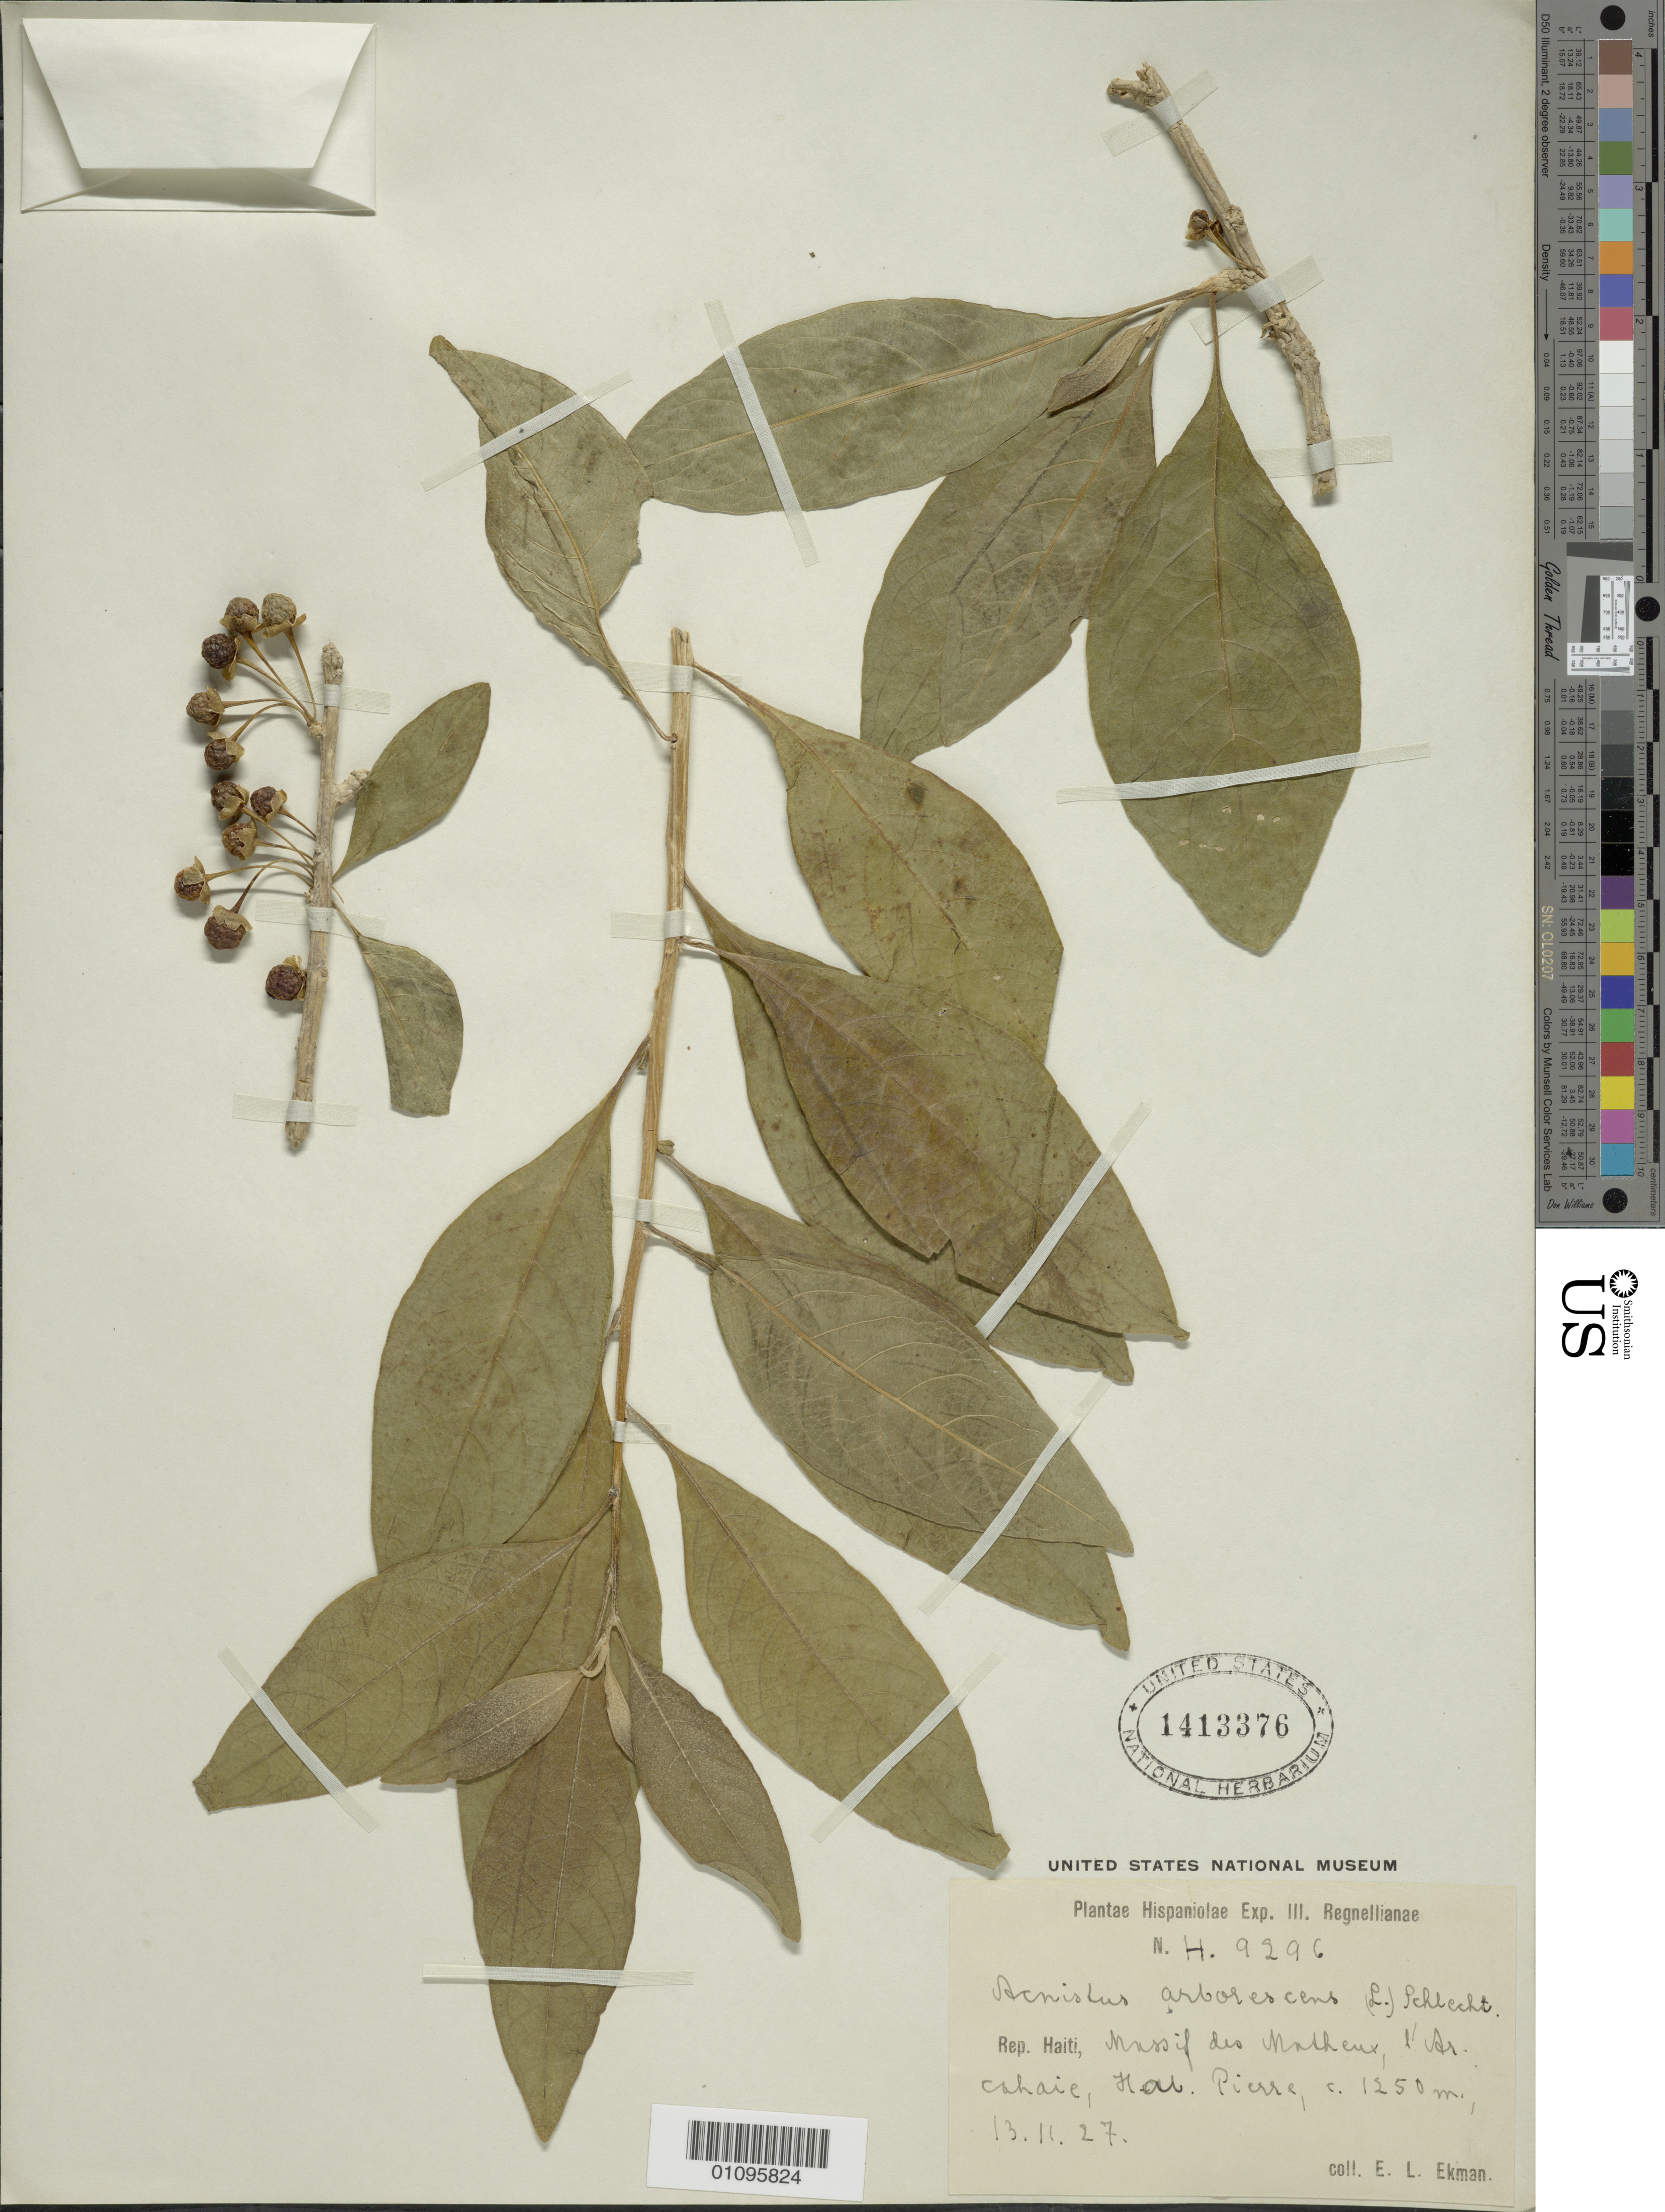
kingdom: Plantae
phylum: Tracheophyta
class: Magnoliopsida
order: Solanales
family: Solanaceae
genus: Acnistus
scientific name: Acnistus arborescens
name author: (L.) Schltdl.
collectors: E. L. Ekman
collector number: H 9296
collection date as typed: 13 Nov 1927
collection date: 1927-11-13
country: Haiti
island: Hispaniola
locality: Massif des Matheux, l'Arcahaie, Hab. Pierre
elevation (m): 1250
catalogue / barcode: US 1413376